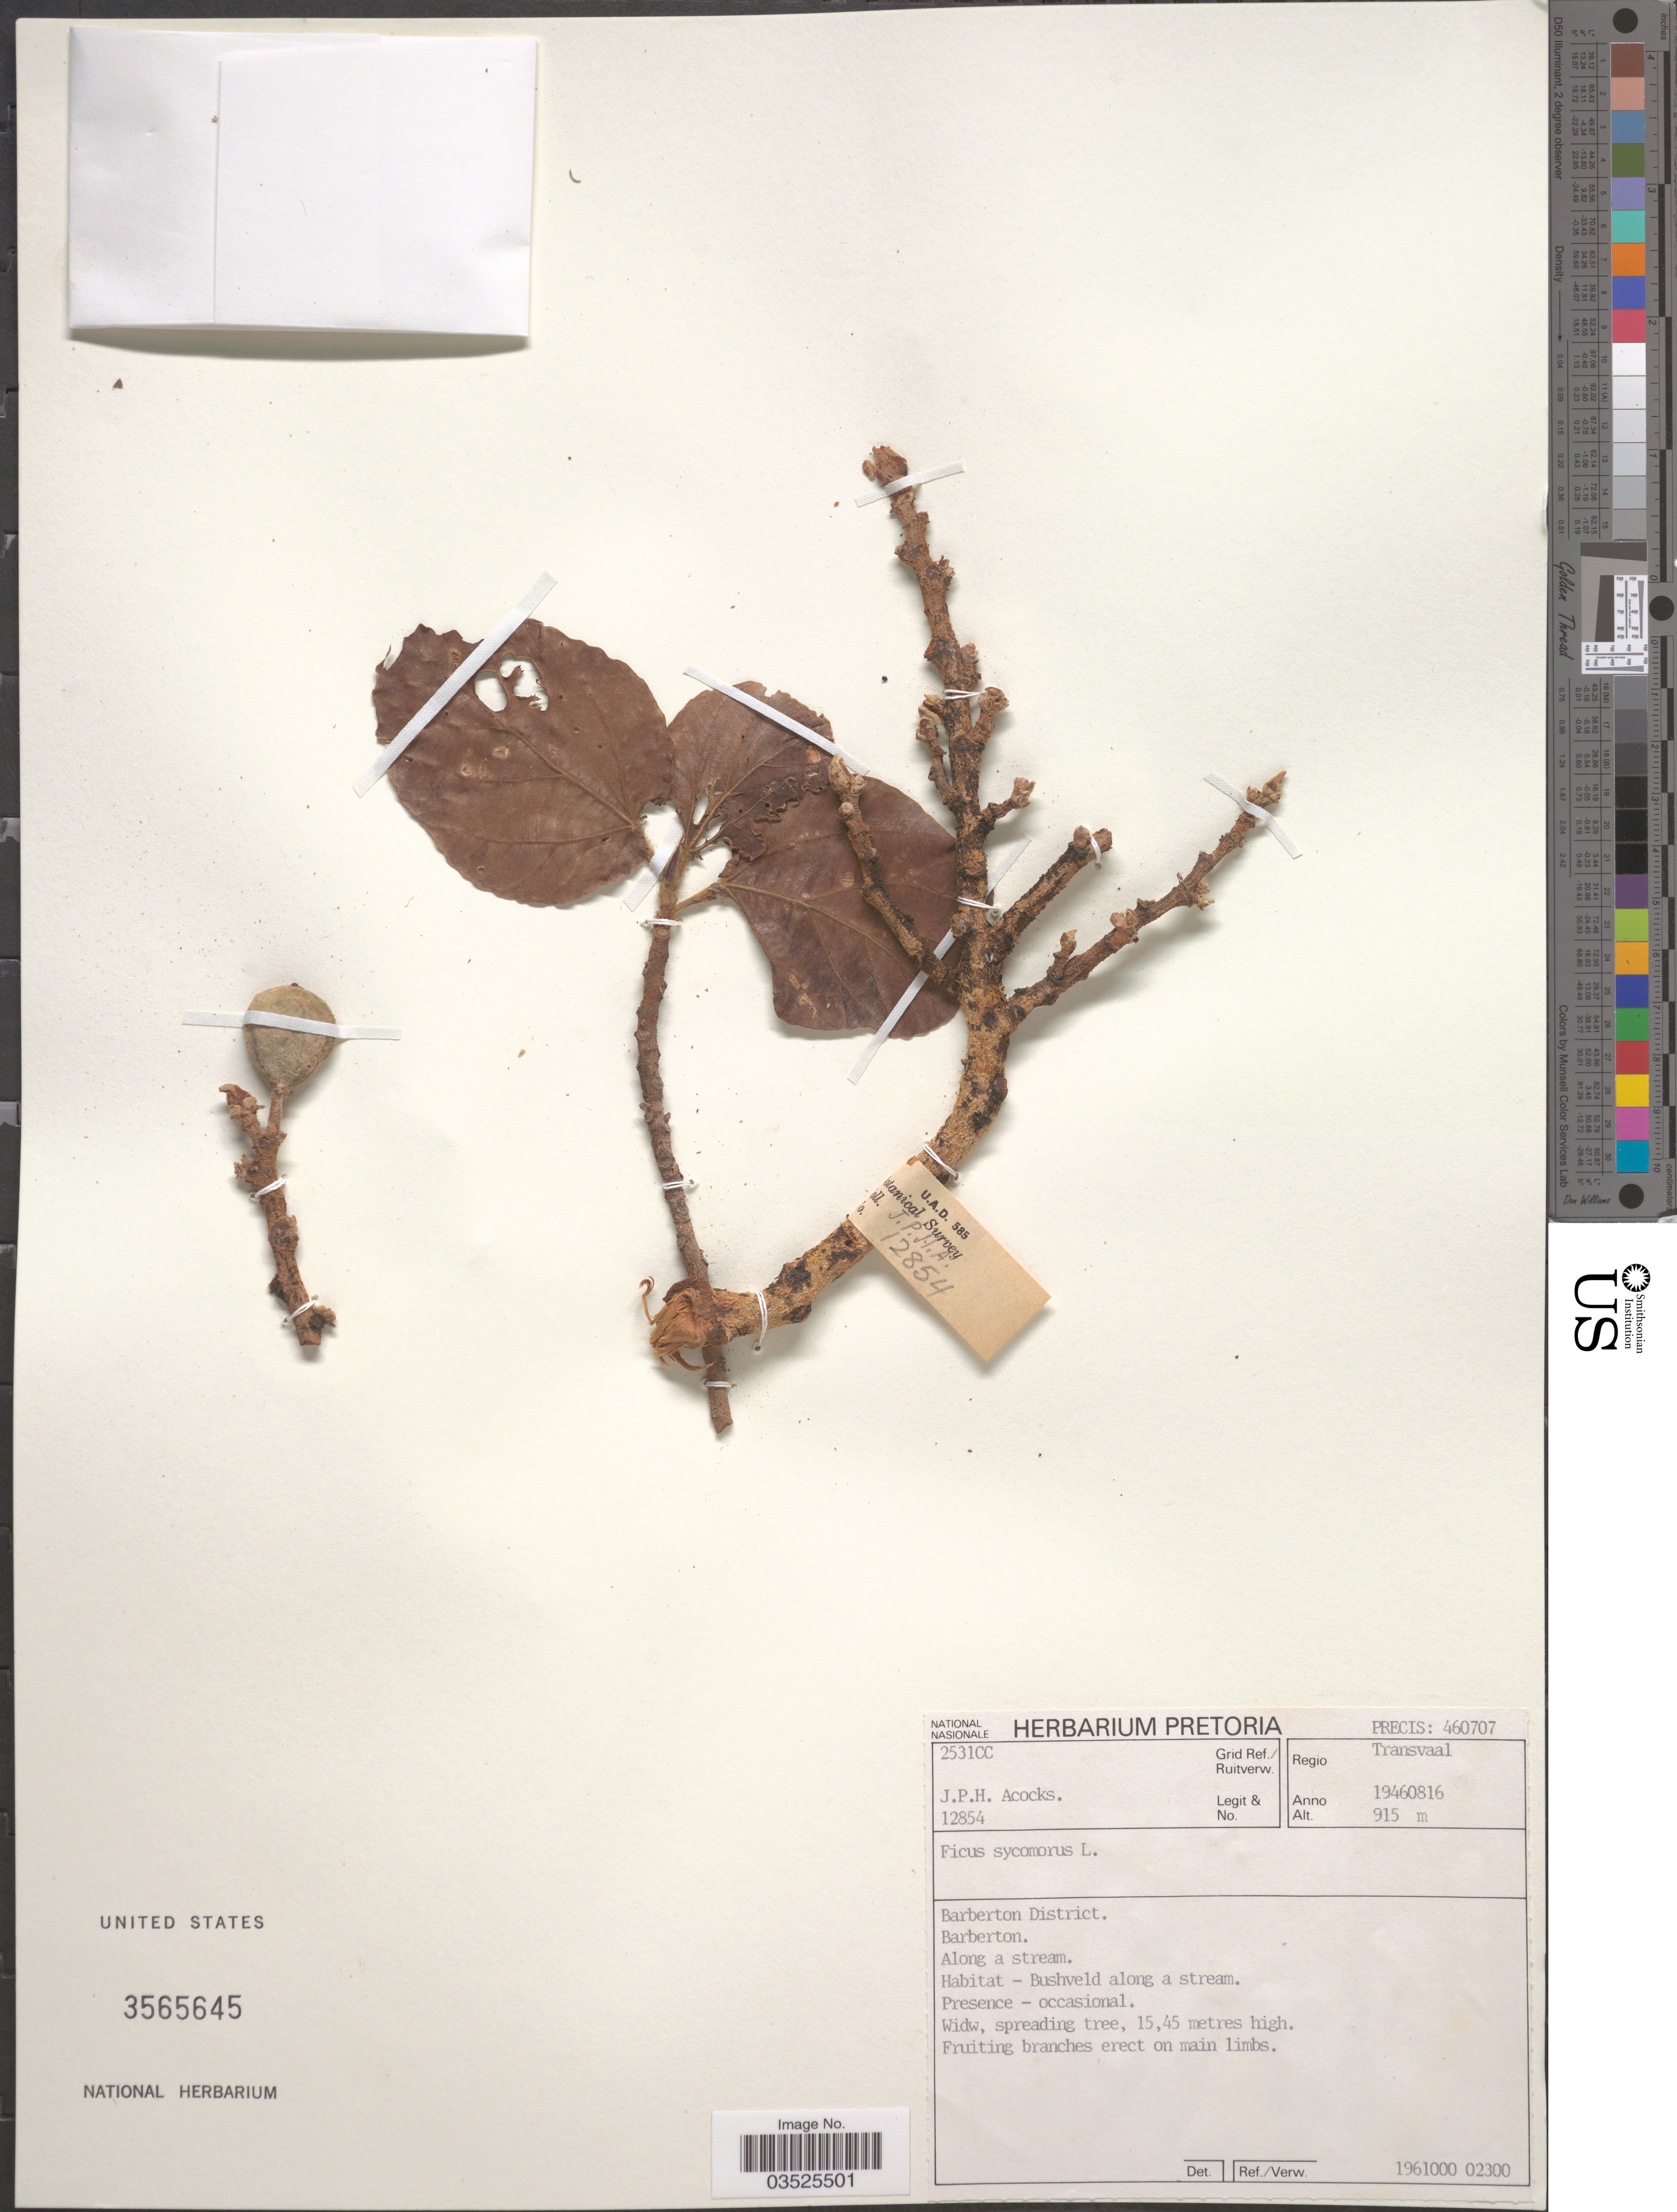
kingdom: Plantae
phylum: Tracheophyta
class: Magnoliopsida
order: Rosales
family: Moraceae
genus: Ficus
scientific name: Ficus sycomorus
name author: L.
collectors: J. P. Acocks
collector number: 12854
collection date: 1946-08-16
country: South Africa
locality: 2531CC Grid Ref./Ruitverw., Regio Transvaal. Barberton District. Barberton. Along a stream.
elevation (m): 915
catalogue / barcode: US 3565645